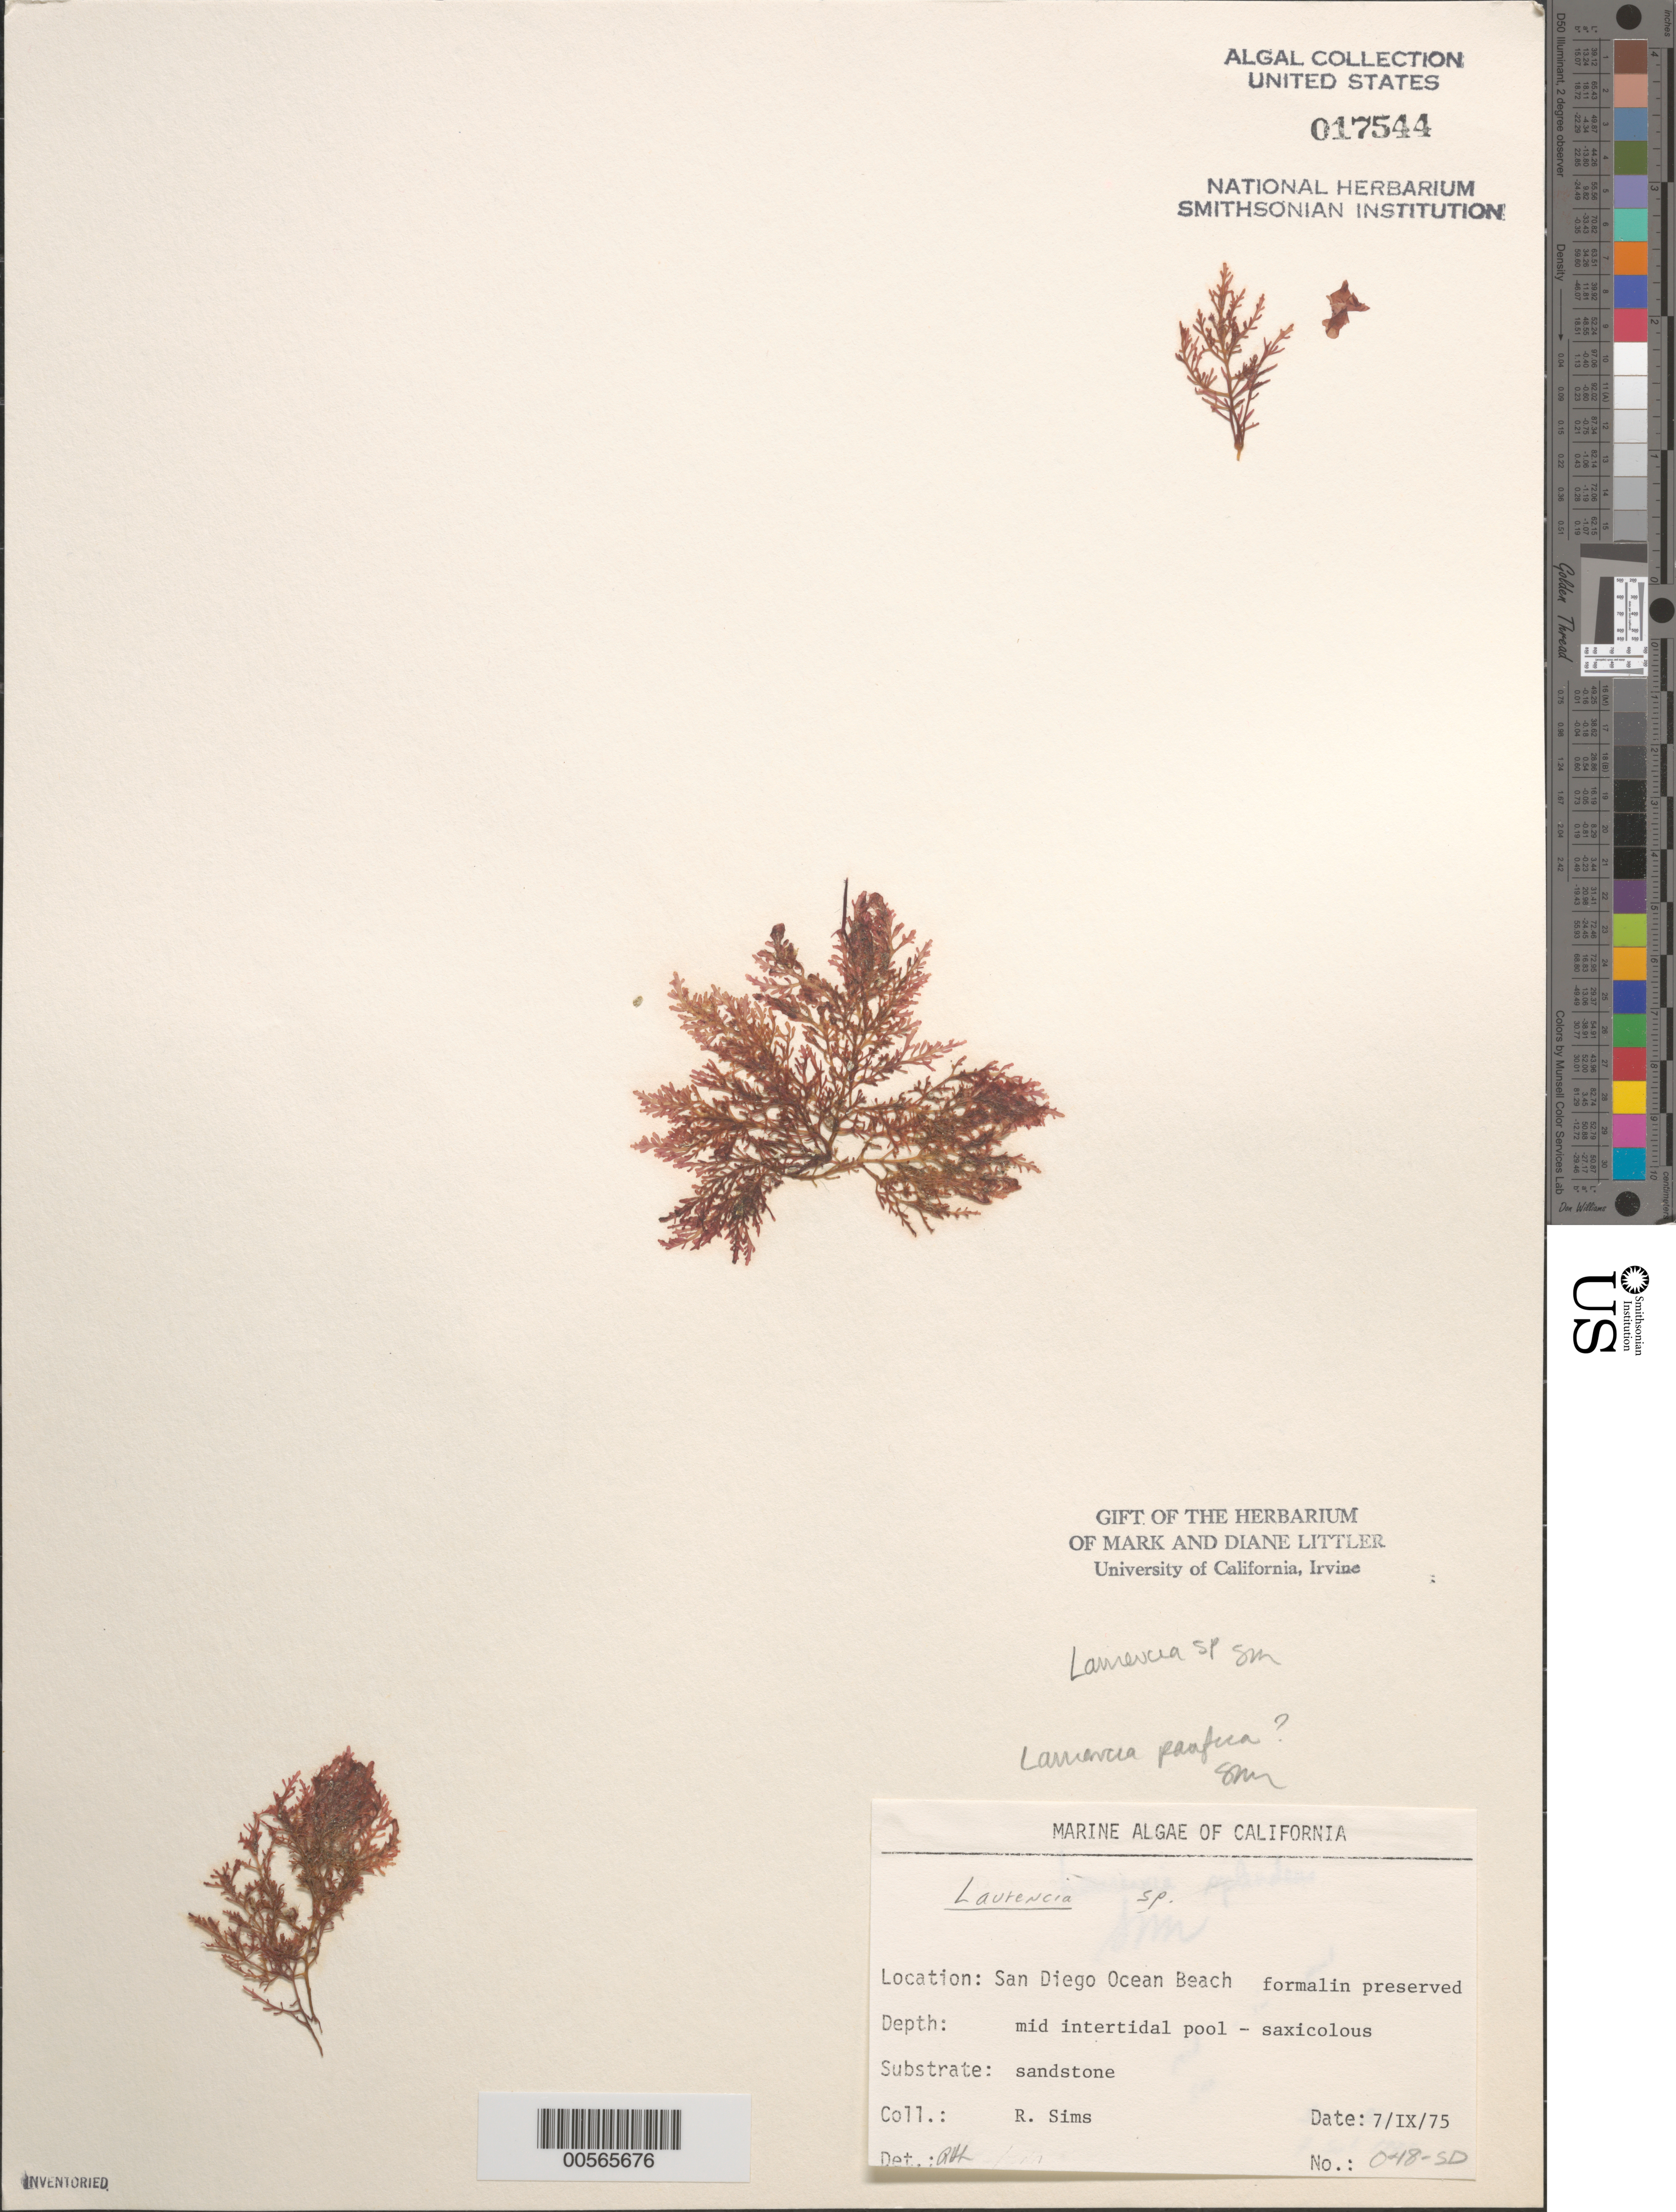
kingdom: Plantae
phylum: Rhodophyta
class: Florideophyceae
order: Ceramiales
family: Rhodomelaceae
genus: Laurencia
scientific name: Laurencia sp.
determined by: Sims, Robert H.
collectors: R. H. Sims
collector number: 048-SD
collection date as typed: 07 Sep 1975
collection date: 1975-09-07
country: United States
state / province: California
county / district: San Diego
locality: Ocean Beach, end of Del Monte Street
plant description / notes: BLM-SOCALBIGHT Rocky Intertidal Survey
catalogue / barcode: US 17544